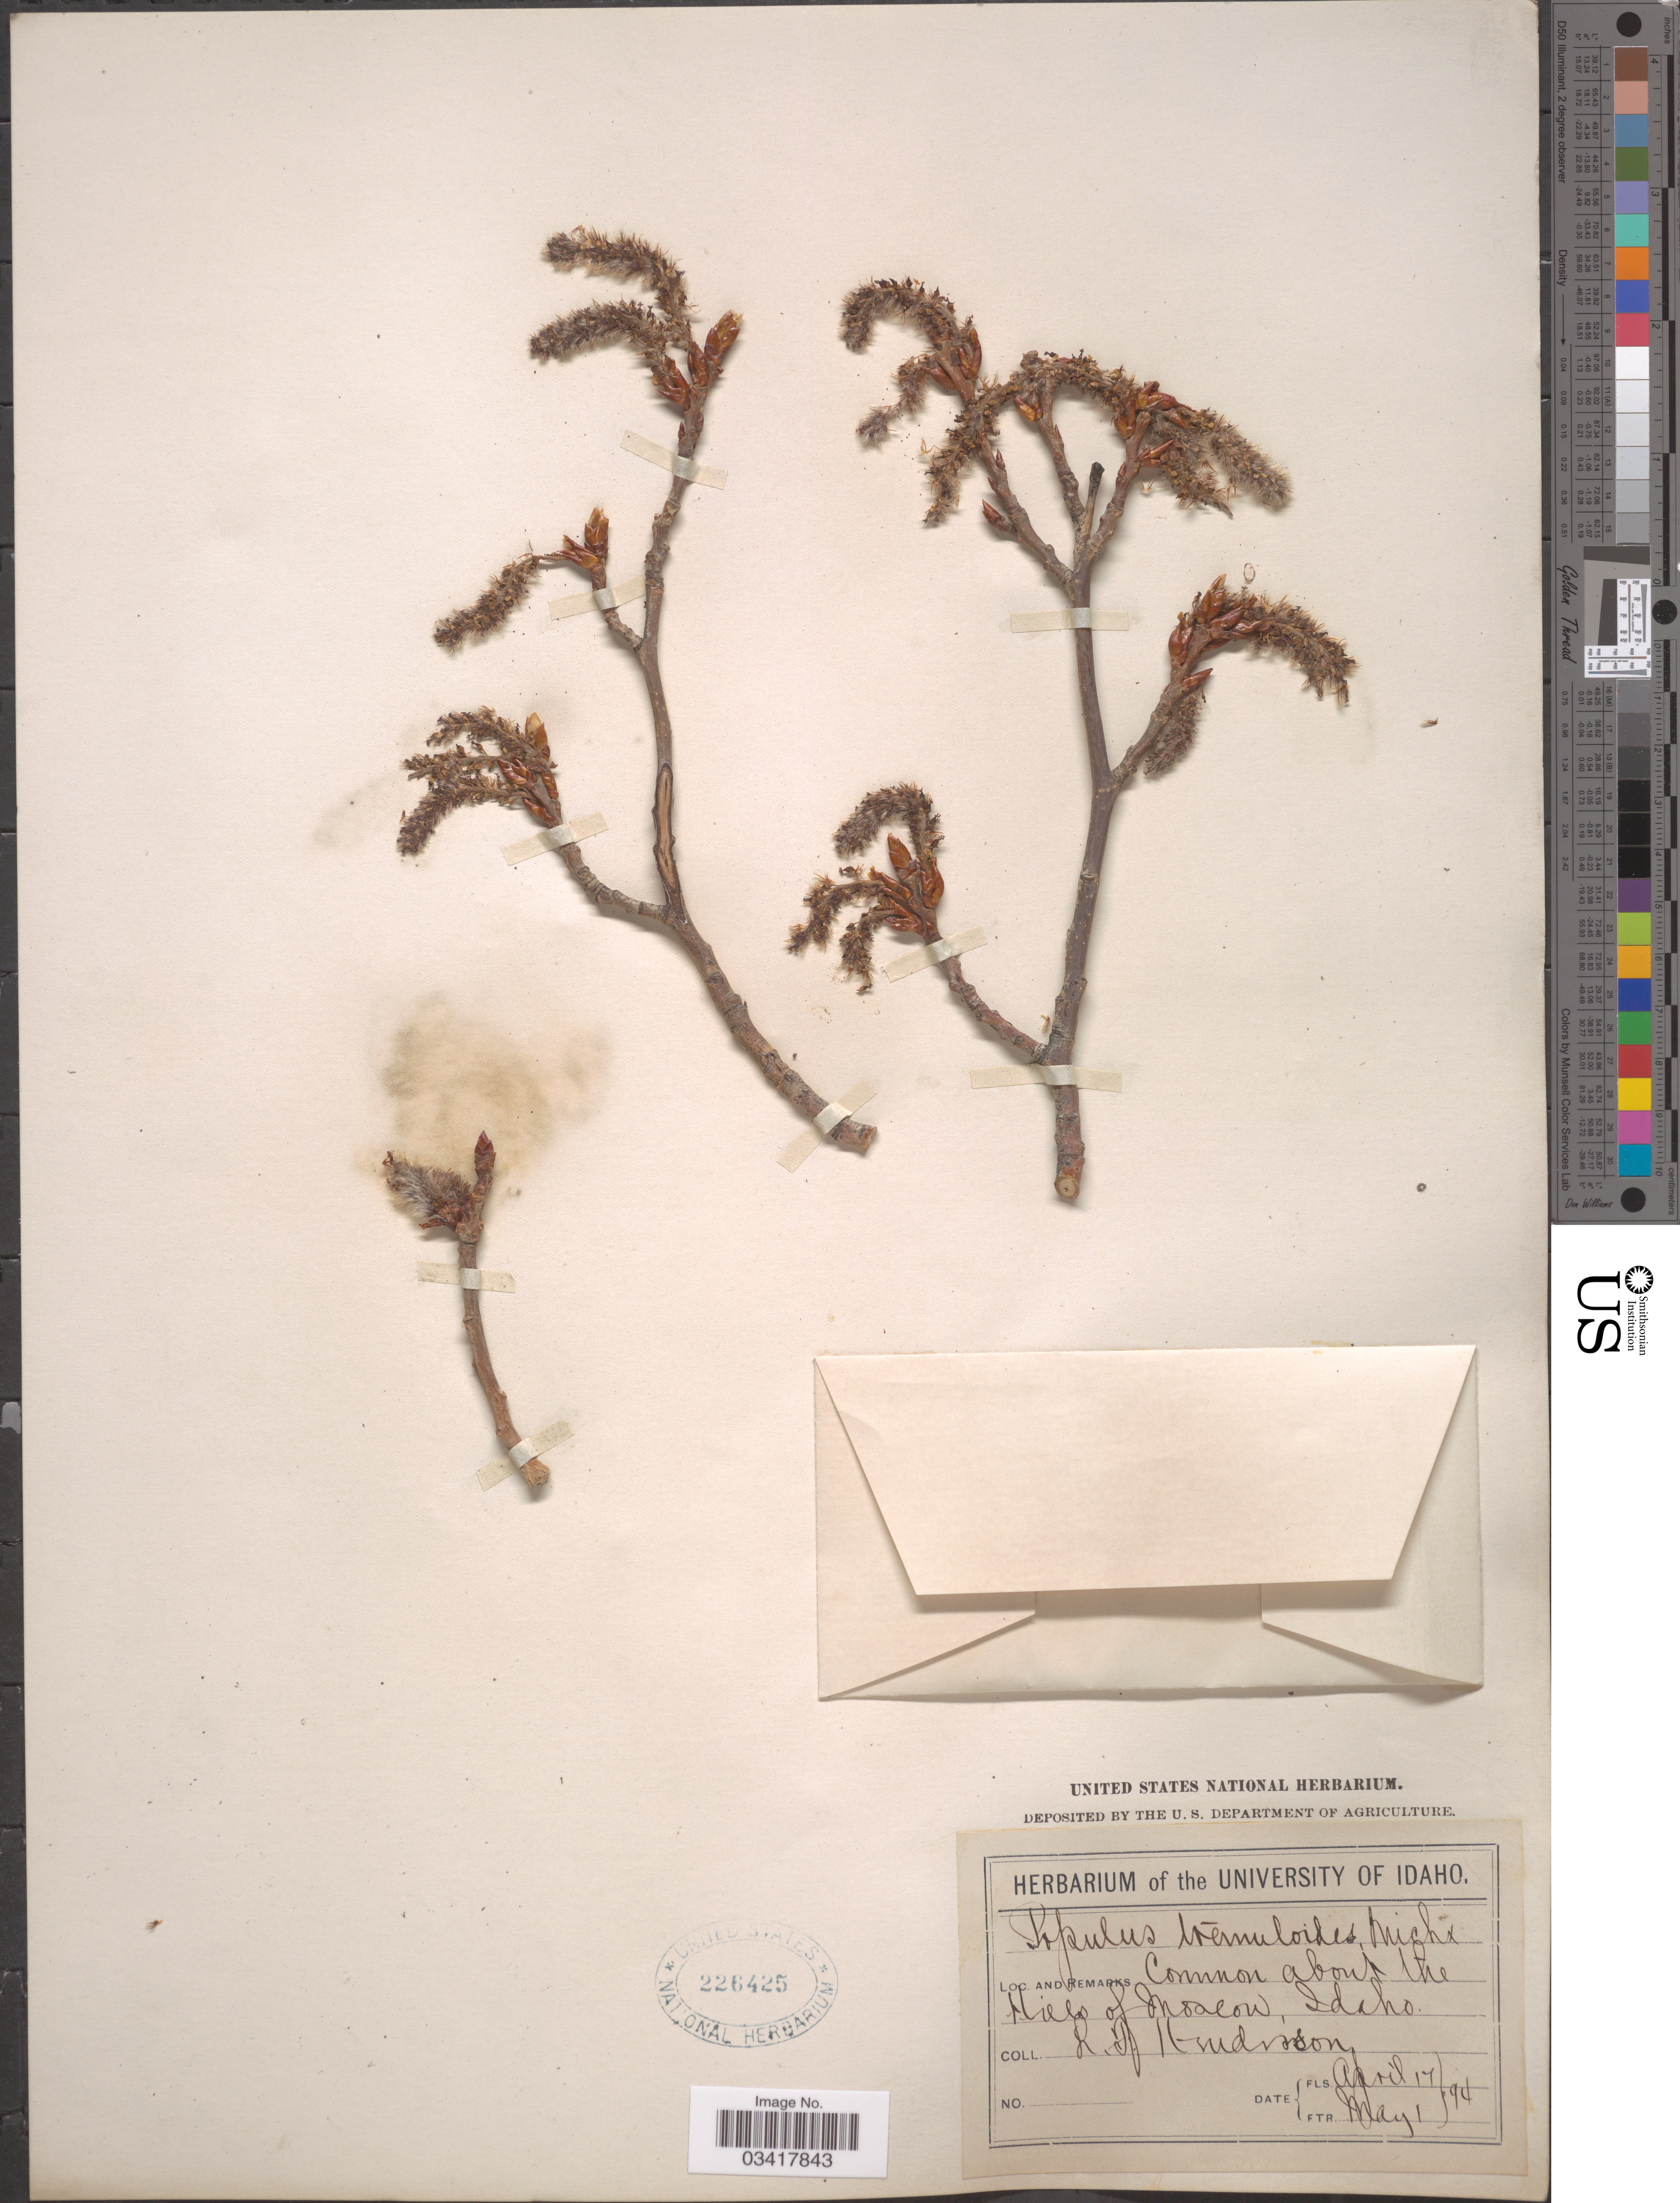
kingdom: Plantae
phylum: Tracheophyta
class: Magnoliopsida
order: Malpighiales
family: Salicaceae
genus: Populus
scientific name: Populus tremuloides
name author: Michx.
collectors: L. Henderson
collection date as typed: Transcribed d/m/y: 17/4/94 to 1/5/94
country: United States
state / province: Idaho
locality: Hills of Moscow.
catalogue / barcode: US 226425